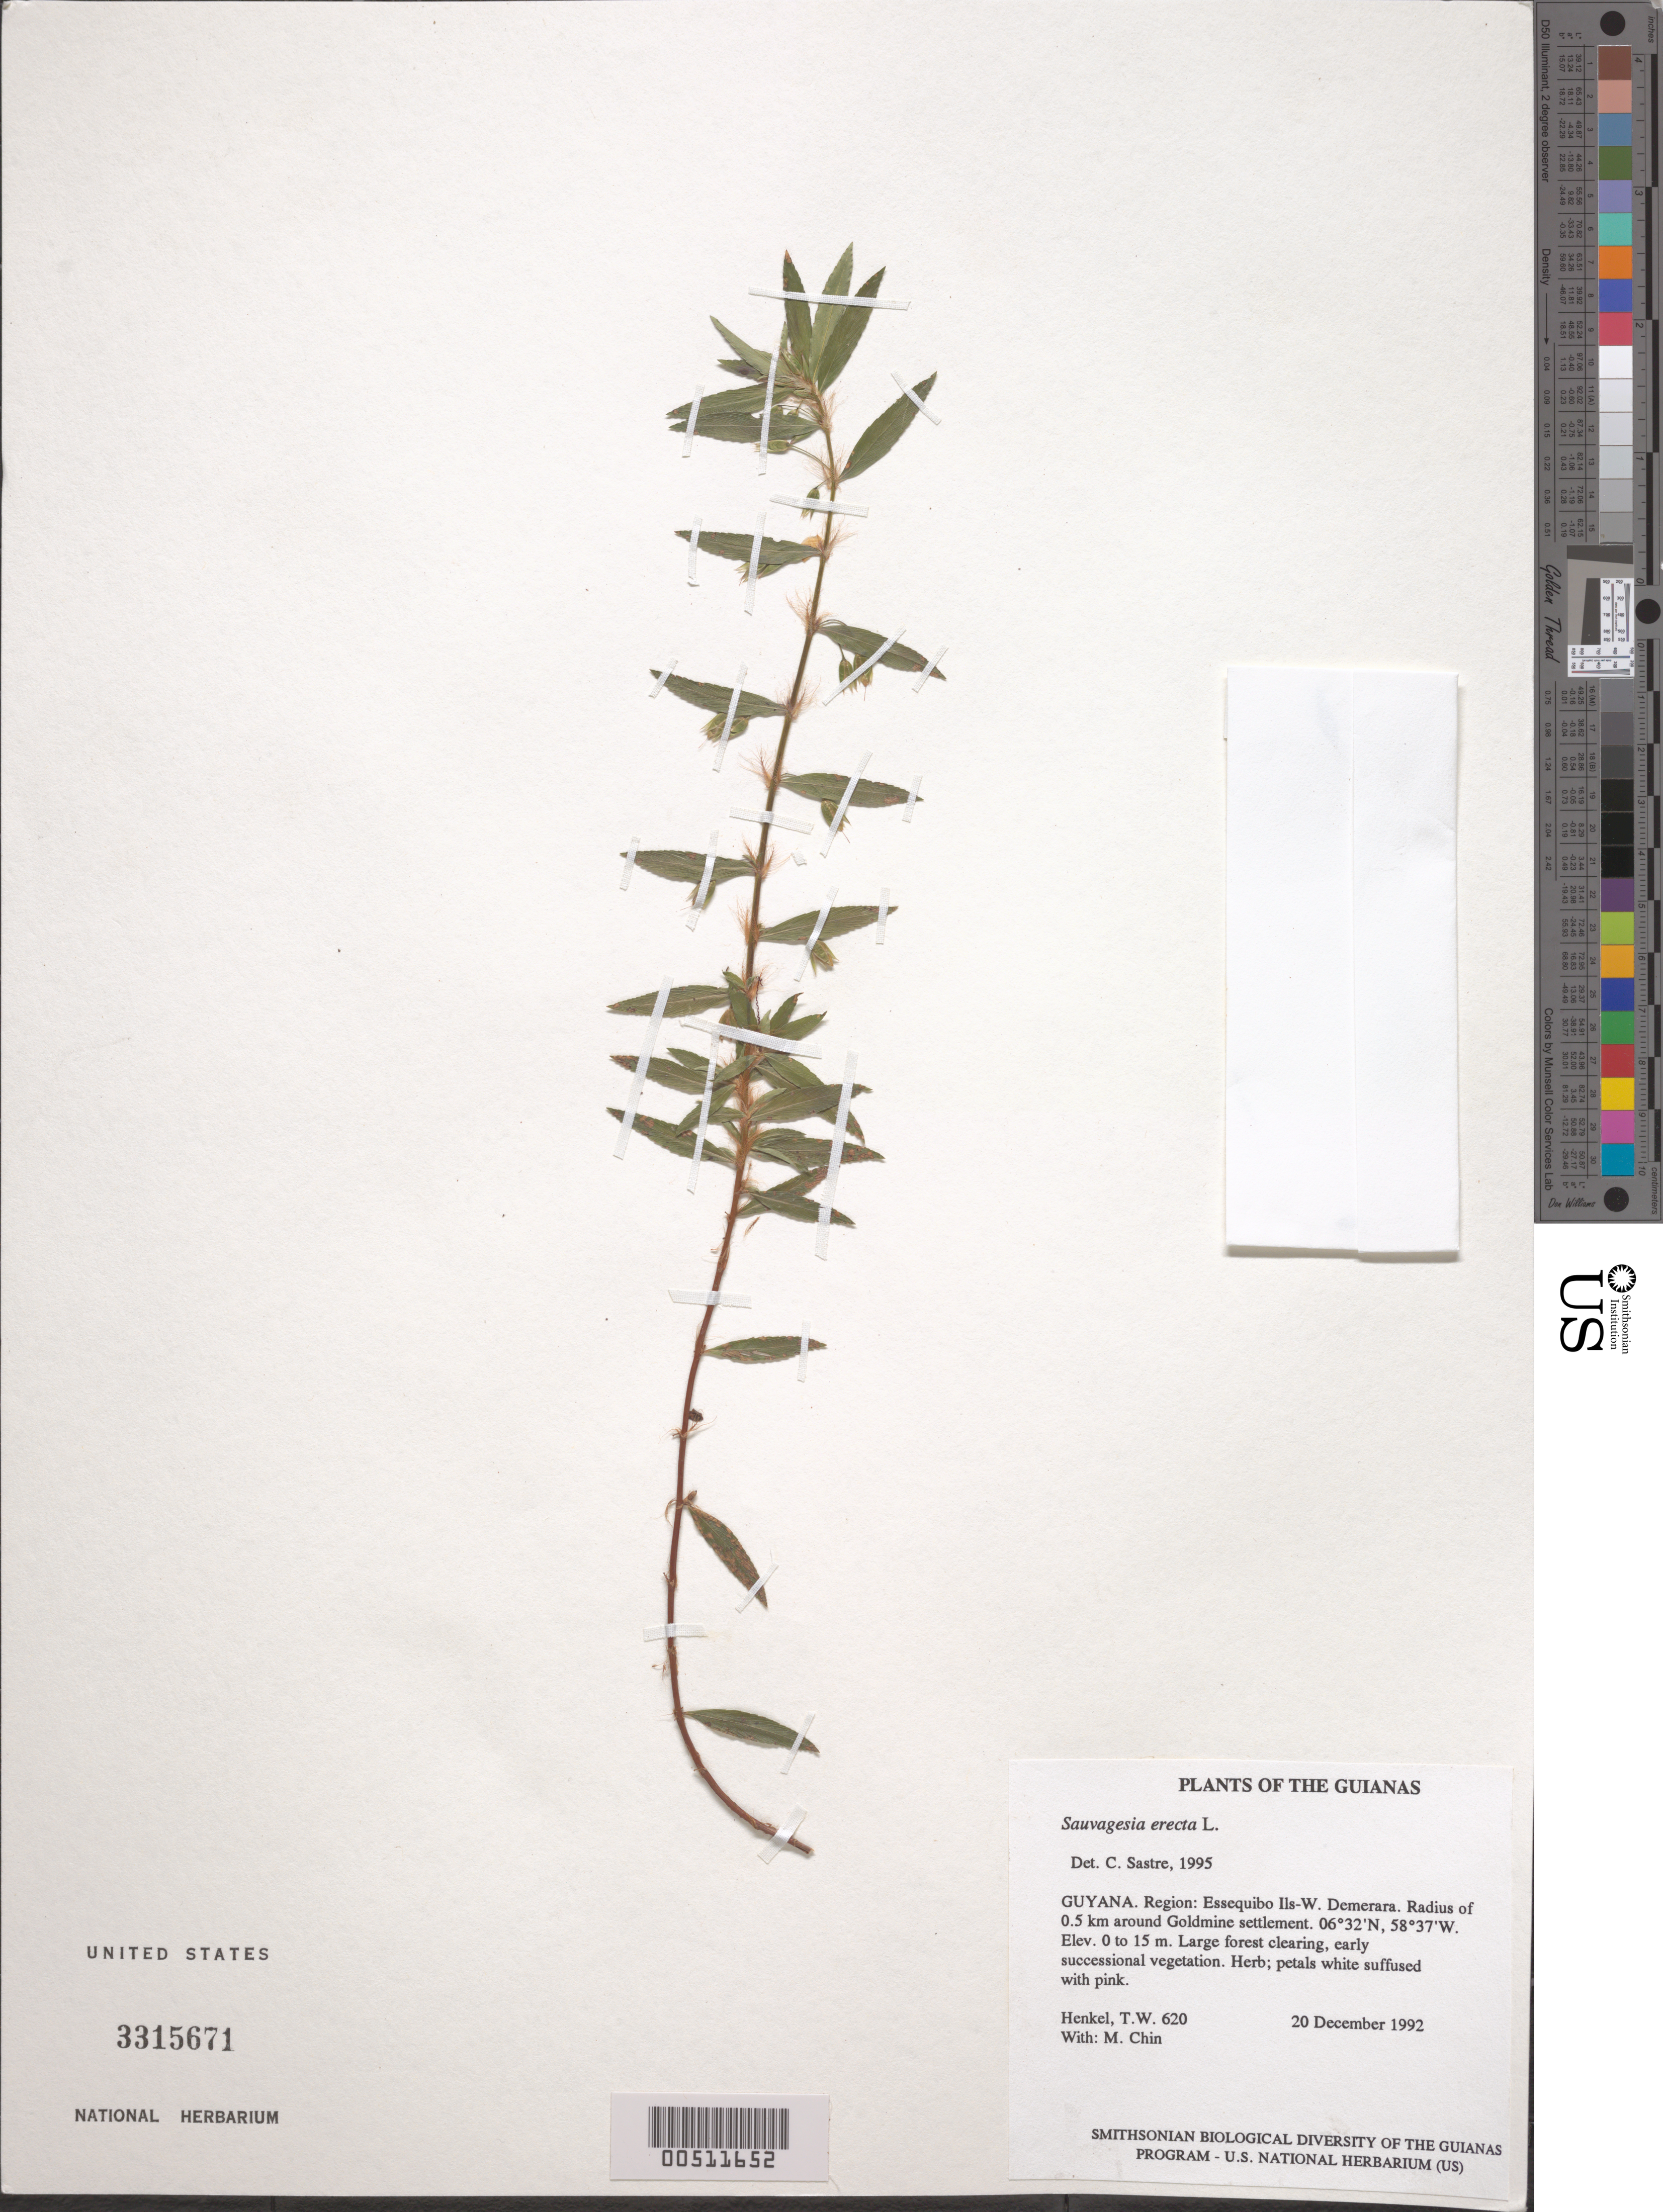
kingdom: Plantae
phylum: Tracheophyta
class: Magnoliopsida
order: Malpighiales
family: Ochnaceae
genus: Sauvagesia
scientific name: Sauvagesia erecta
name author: L.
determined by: Sastre, C. H. L.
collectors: T. Henkel & M. Chin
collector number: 620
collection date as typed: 20 December 1992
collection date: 1992-12-20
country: Guyana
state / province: Essequibo Isl-W. Demerara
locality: Radius of 0.5 km around Goldmine settlement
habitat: Large forest clearing, early successional vegetation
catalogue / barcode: US 3315671